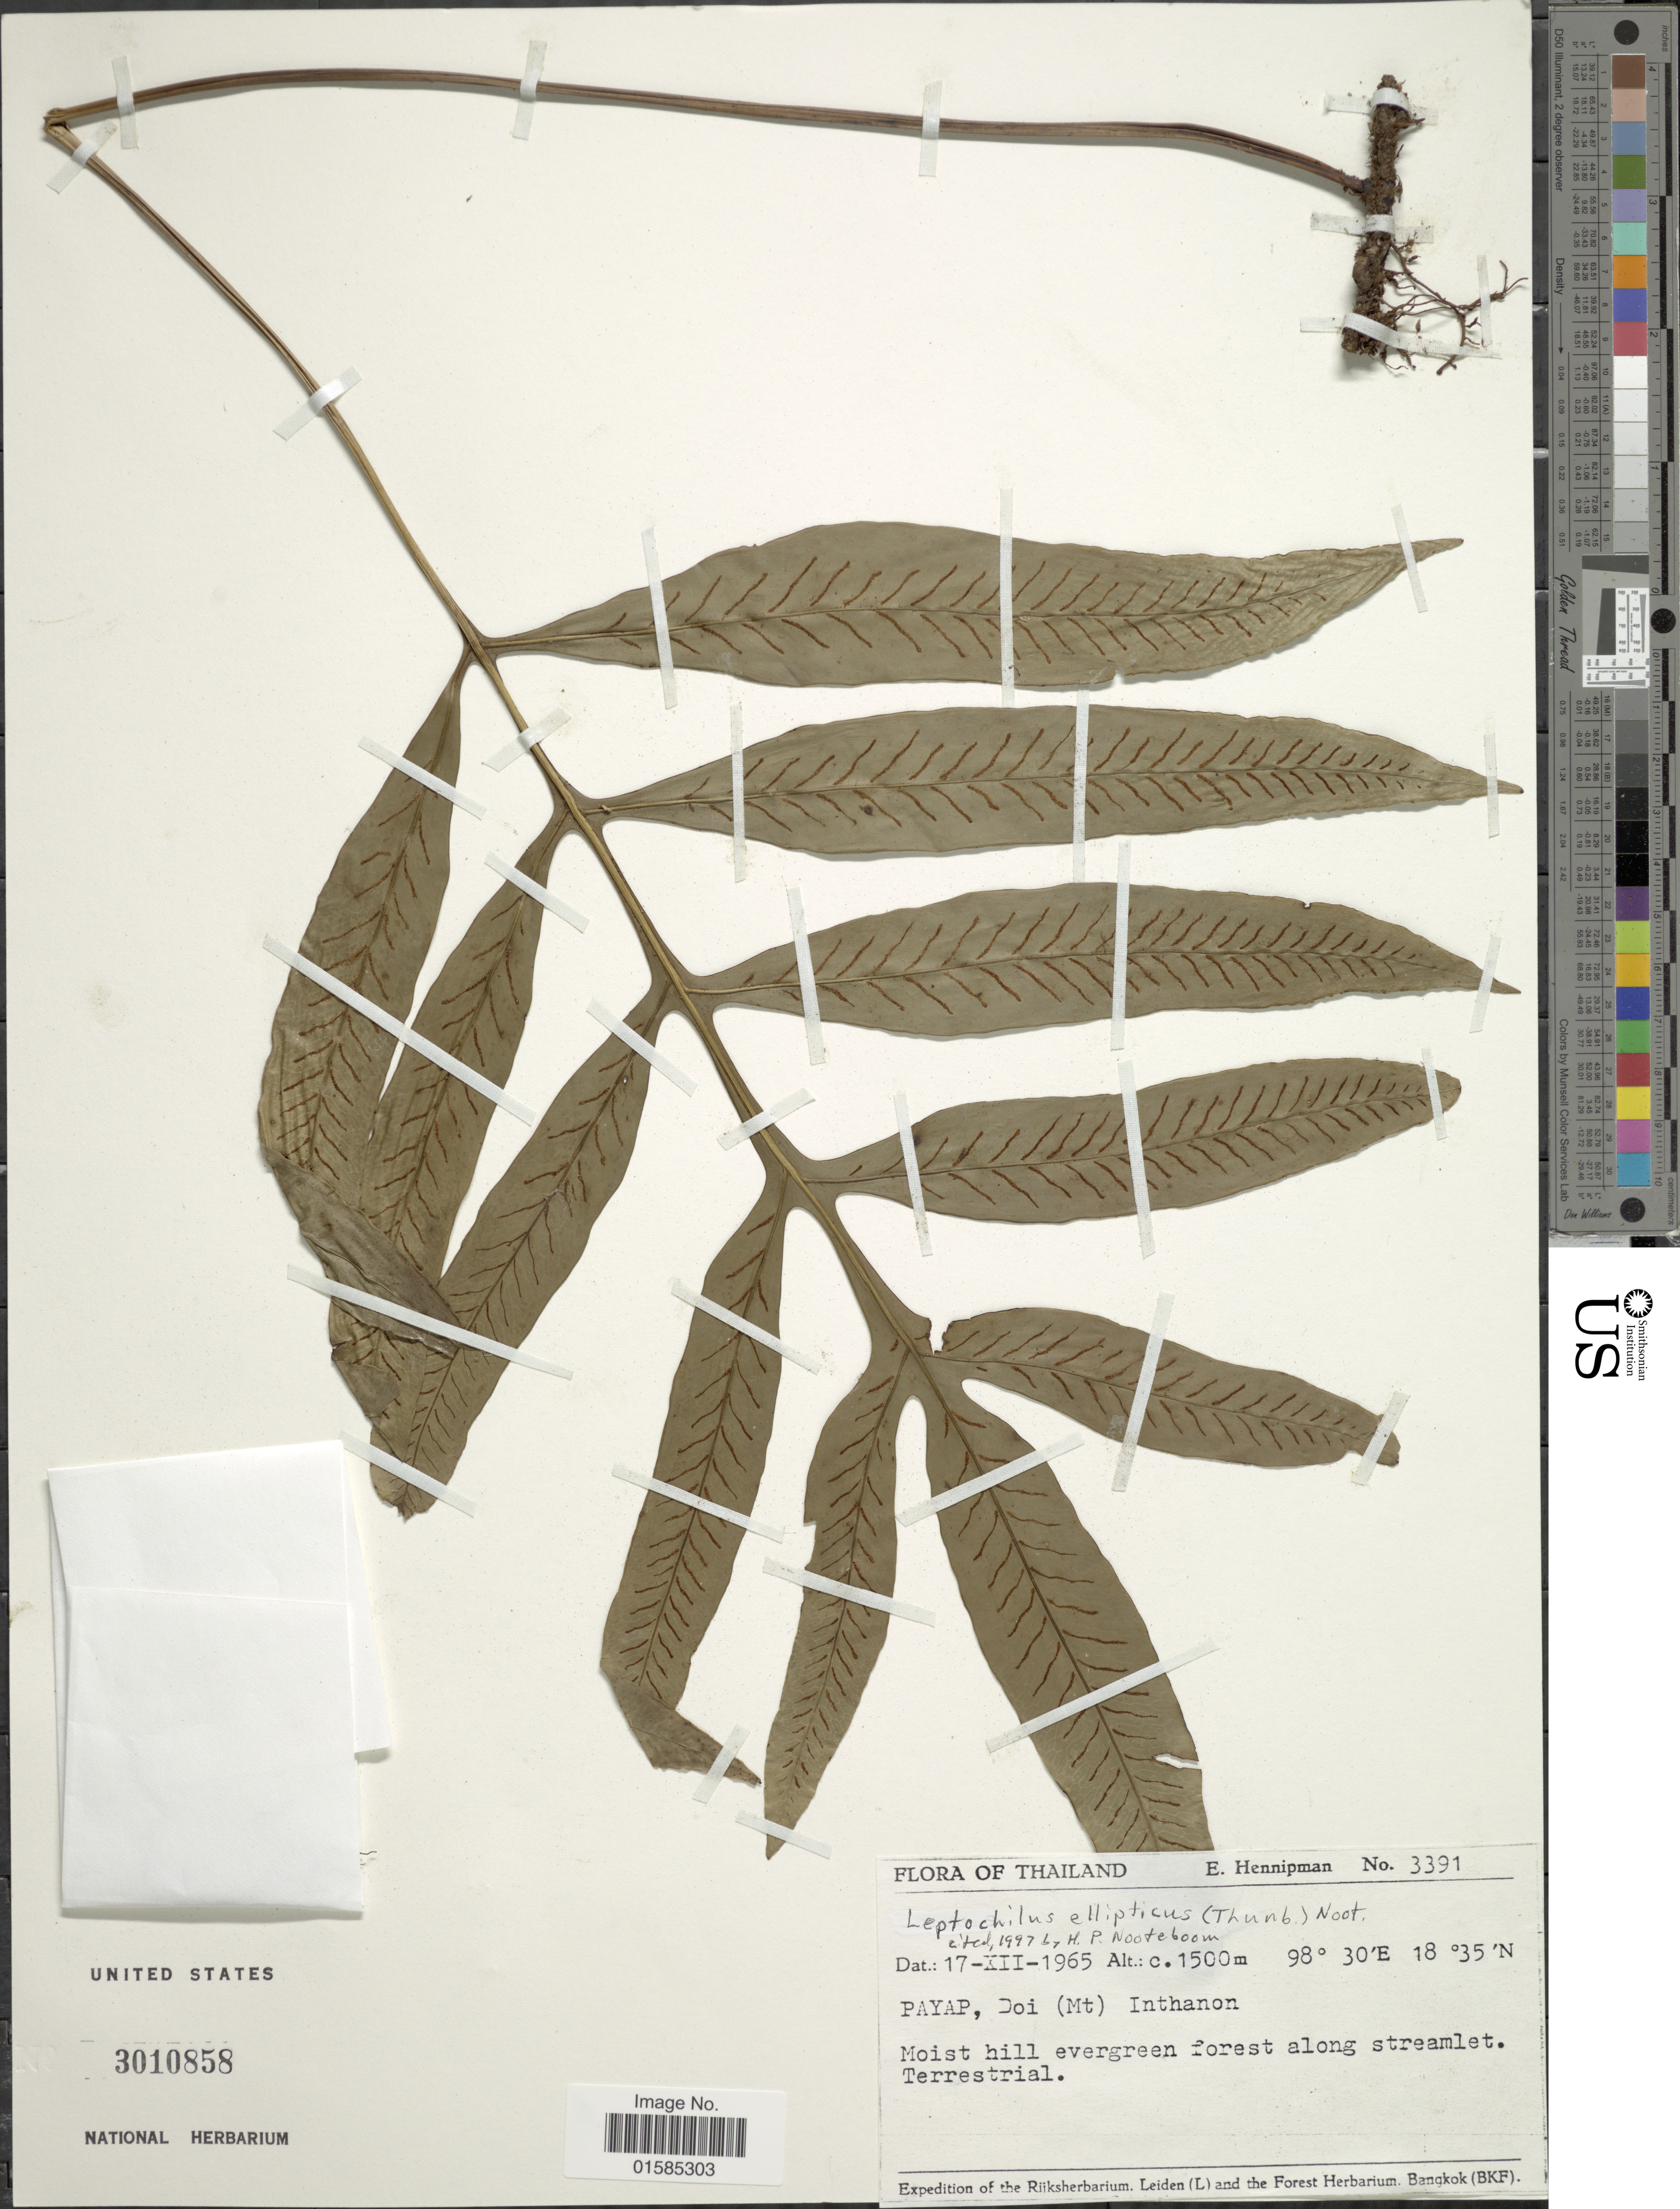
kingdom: Plantae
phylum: Tracheophyta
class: Polypodiopsida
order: Polypodiales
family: Polypodiaceae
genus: Leptochilus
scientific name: Leptochilus ellipticus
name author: (Thunb.) Noot.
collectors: E. Hennipman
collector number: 3391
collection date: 1965-12-17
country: Thailand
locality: Thailand, Payap, Doi (Mt) Inthanon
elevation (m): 1500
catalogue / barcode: US 3010858